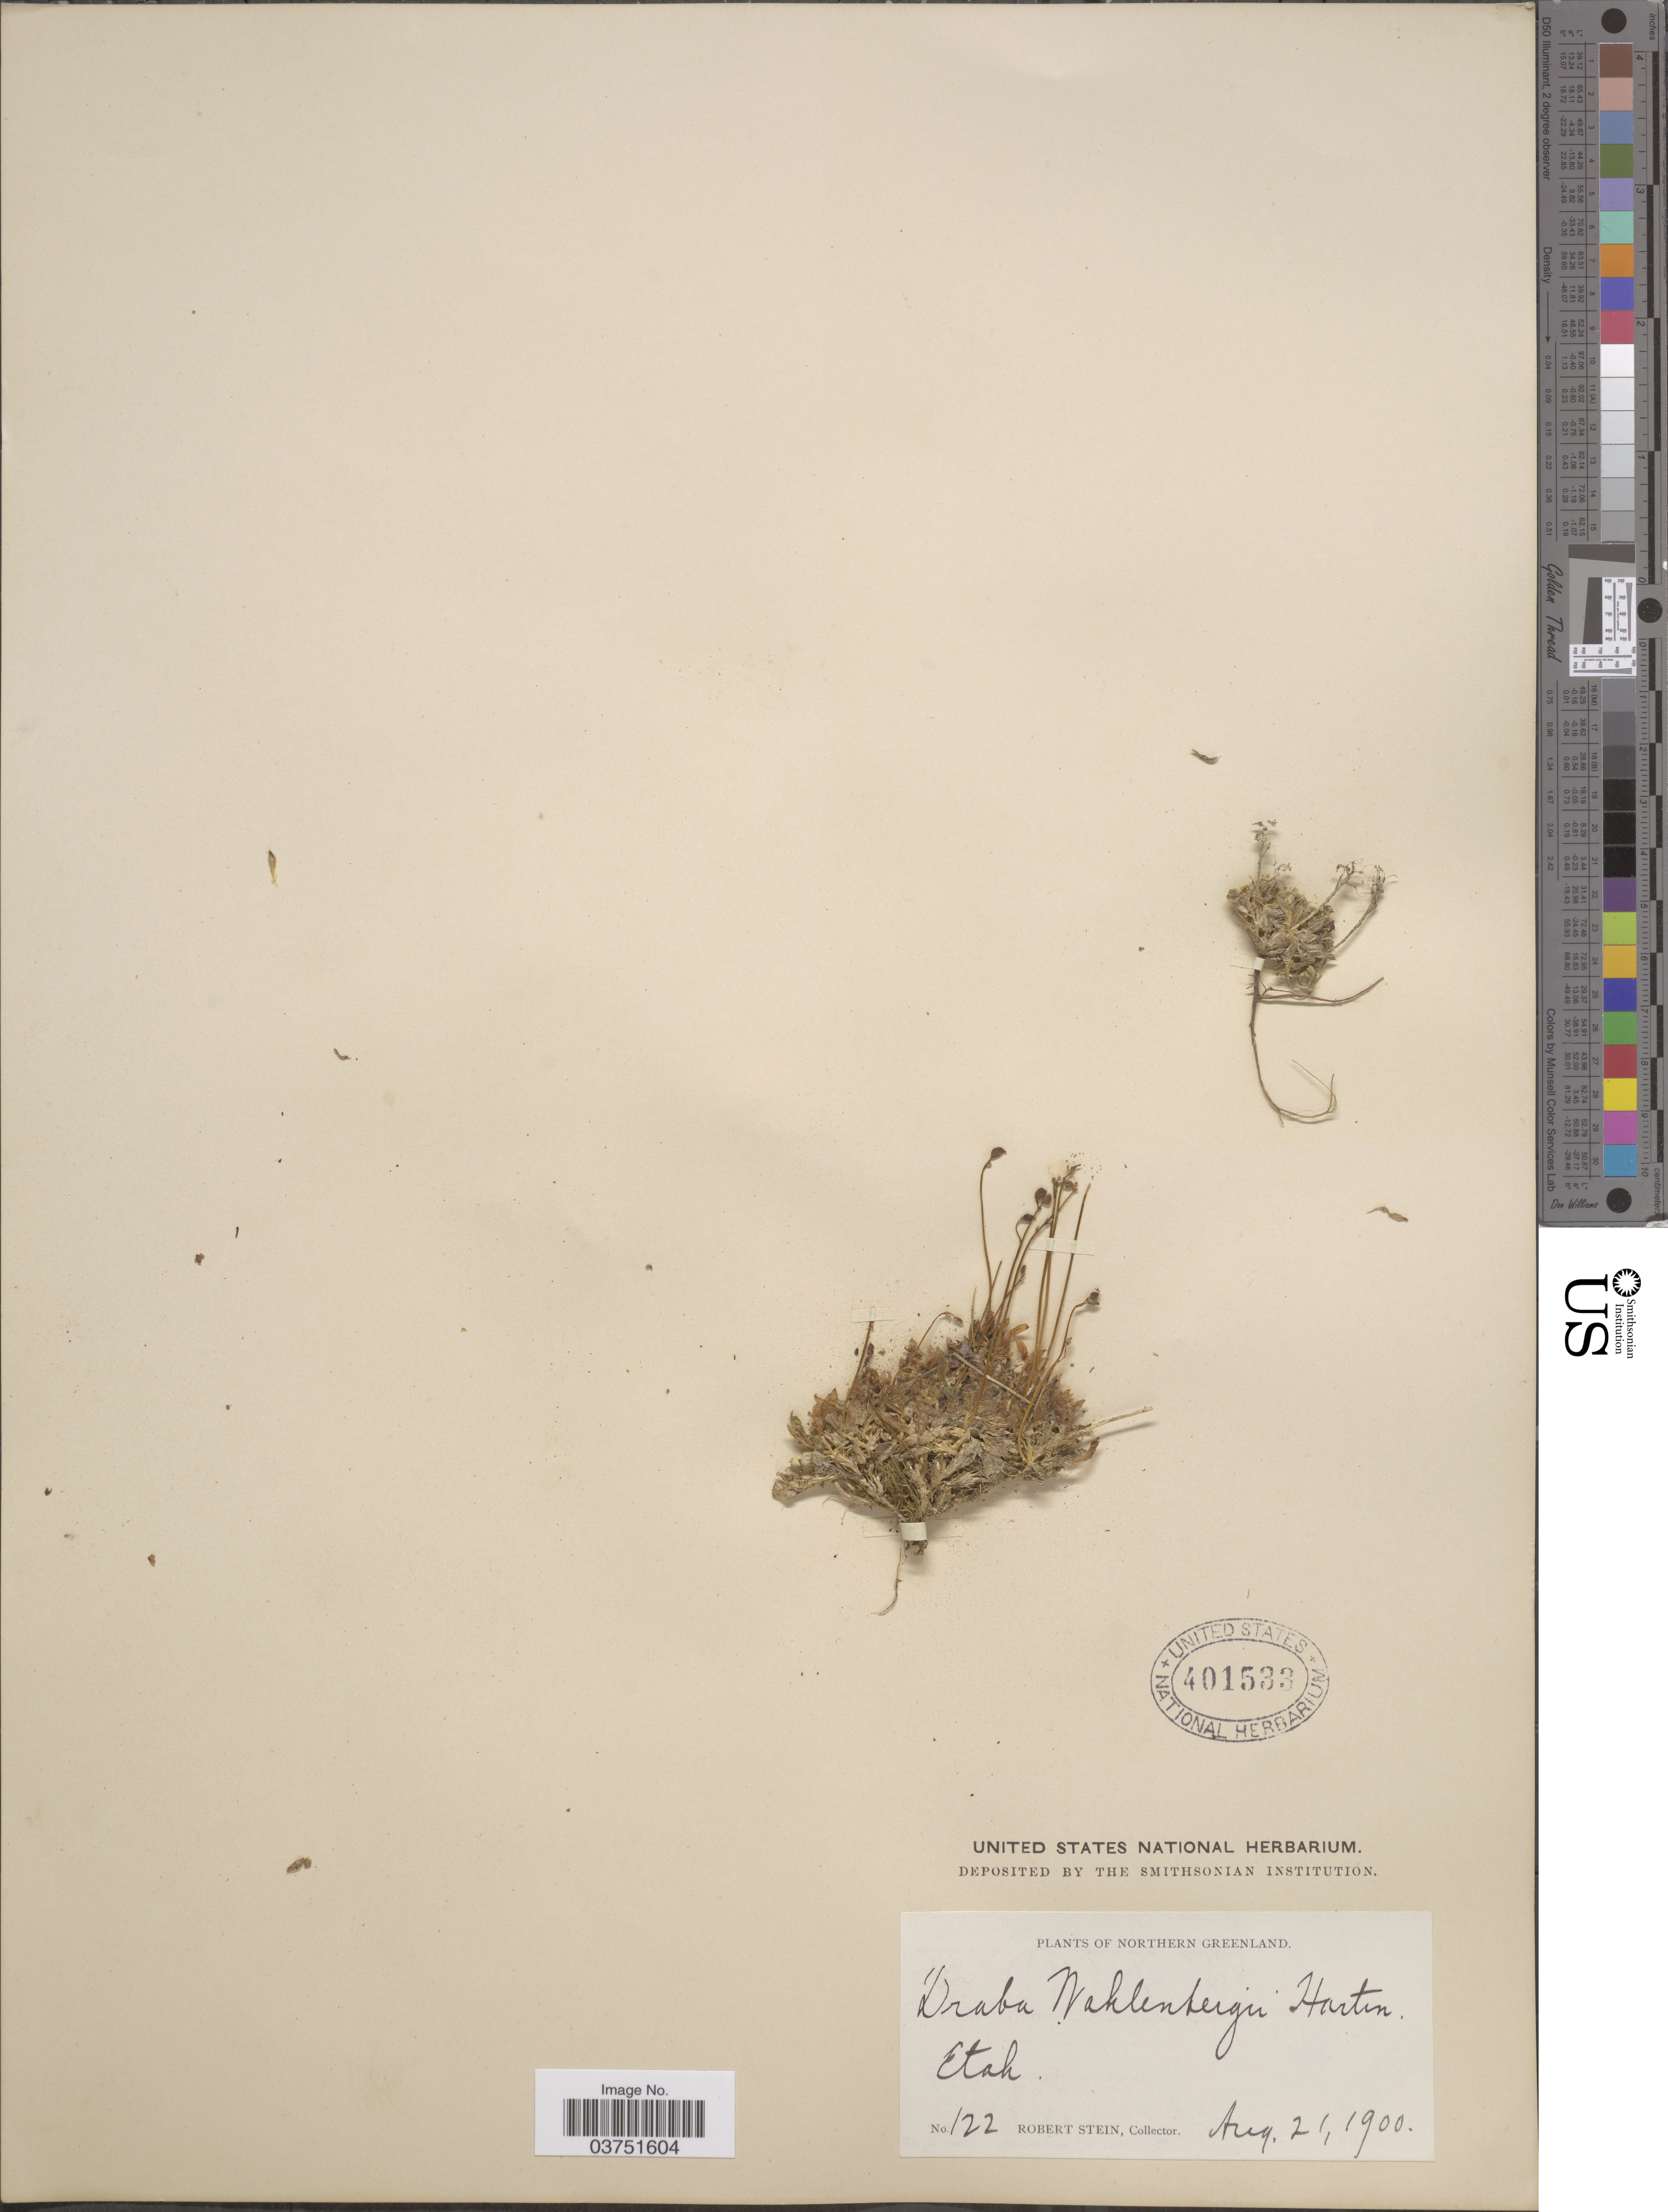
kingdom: Plantae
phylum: Tracheophyta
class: Magnoliopsida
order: Brassicales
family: Brassicaceae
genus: Draba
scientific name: Draba lactea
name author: Adams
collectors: R. Stein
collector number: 122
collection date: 1900-08-21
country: Greenland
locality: Northern Greenland. Etah.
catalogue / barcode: US 401533